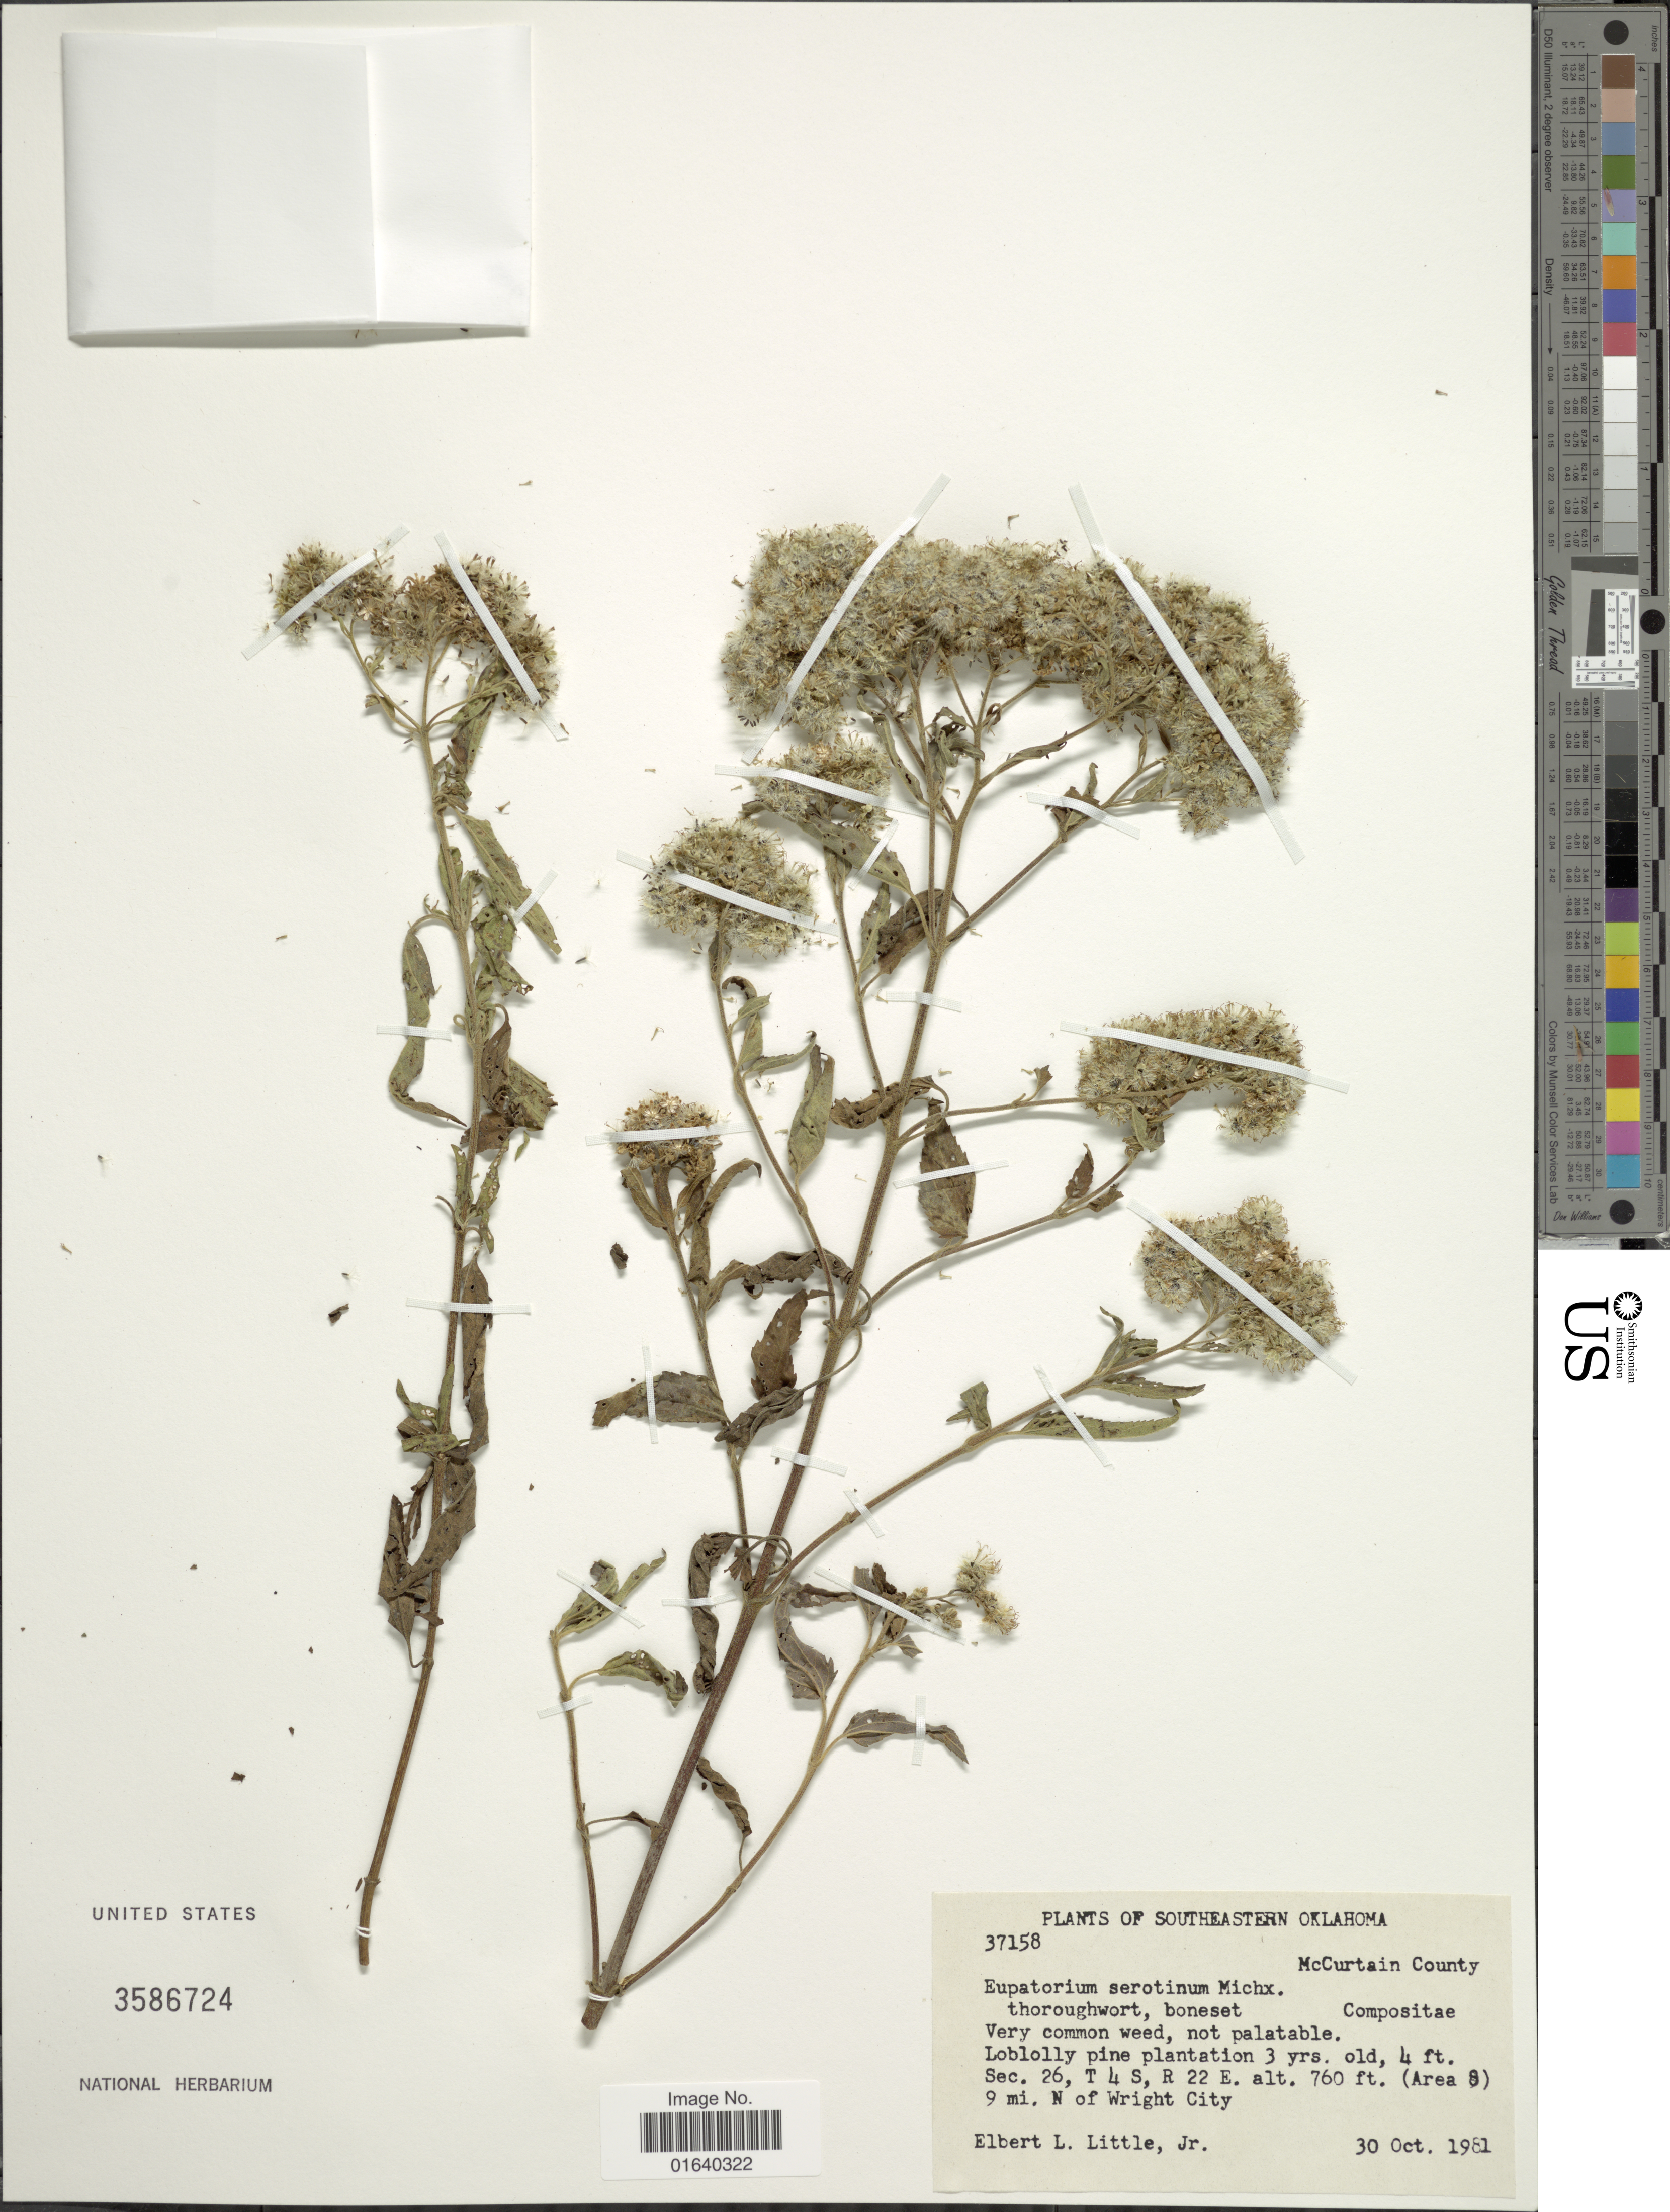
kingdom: Plantae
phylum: Tracheophyta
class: Magnoliopsida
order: Asterales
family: Asteraceae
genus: Eupatorium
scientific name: Eupatorium serotinum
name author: Michx.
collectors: E. L. Little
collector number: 37185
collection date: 1981-10-30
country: United States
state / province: Oklahoma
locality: Southeastern Oklahoma, Sec. 26, T 4 S, R 22 E (Area 8) McCuratin County, 9 mi N. of Wright City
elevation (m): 232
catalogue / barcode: US 3586724